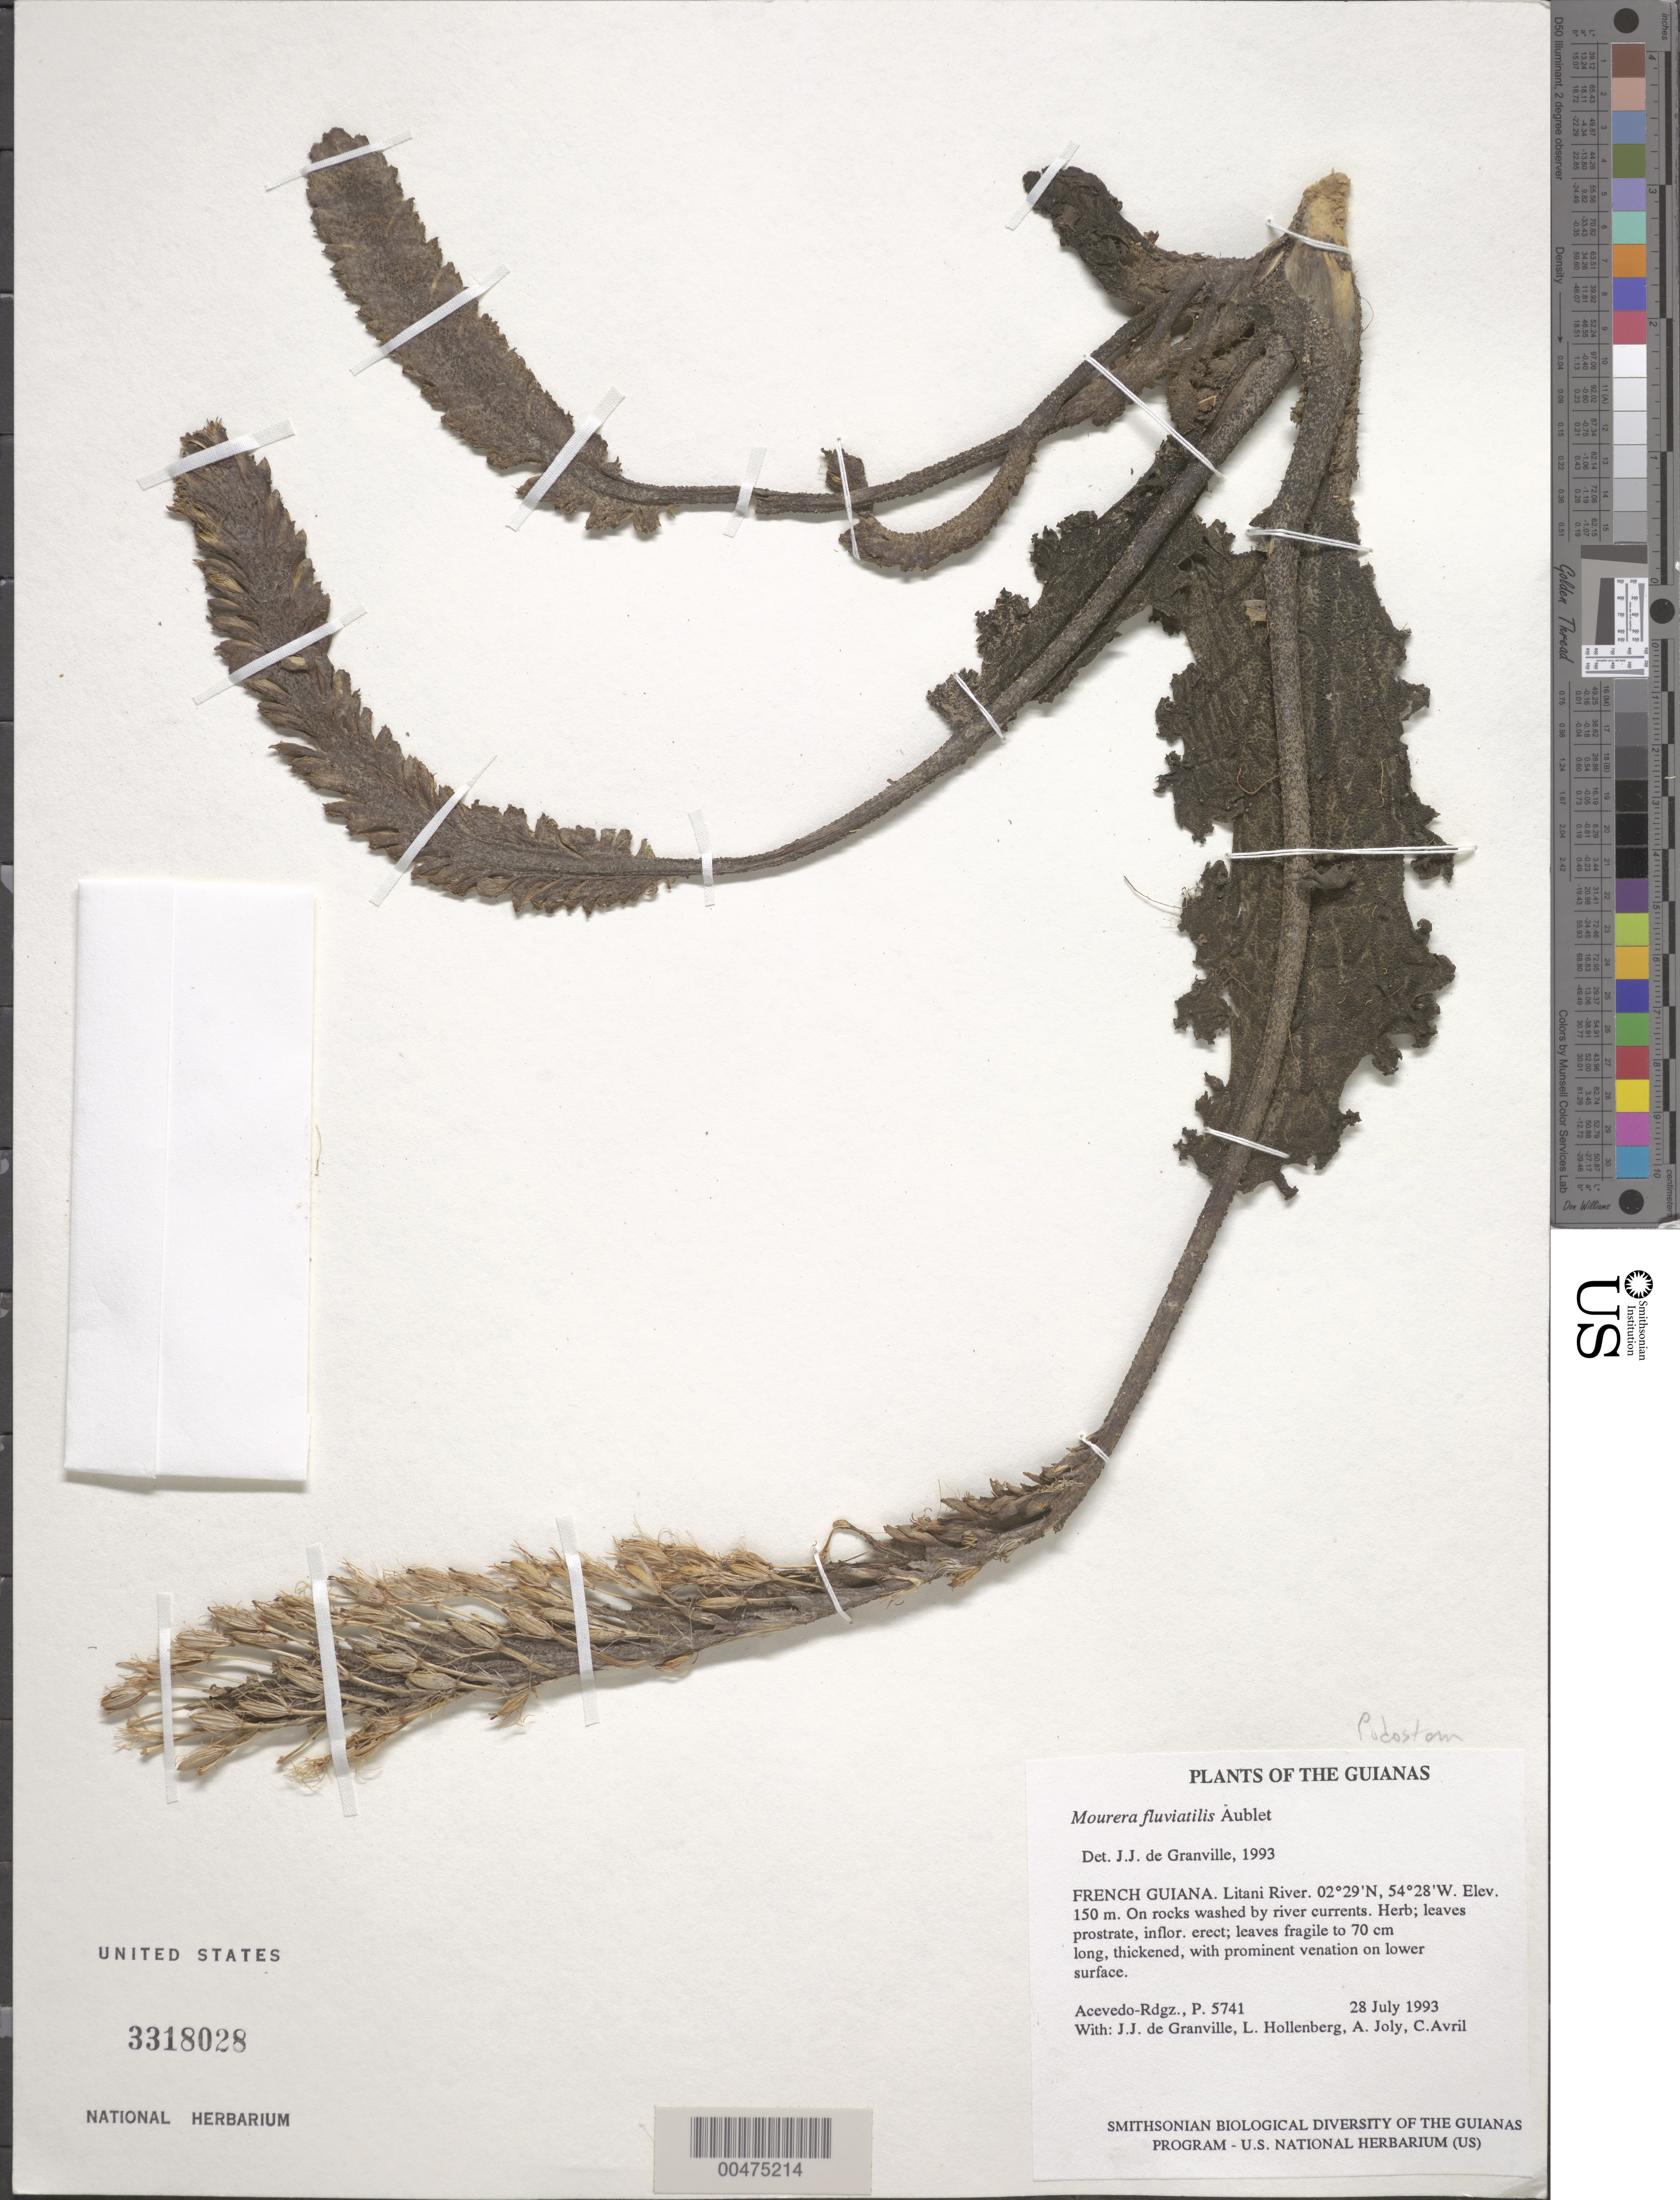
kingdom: Plantae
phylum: Tracheophyta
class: Magnoliopsida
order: Malpighiales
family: Podostemaceae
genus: Mourera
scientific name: Mourera fluviatilis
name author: Aubl.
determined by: Granville, J. J. de, (CAY), Institut de Recherche pour le Developpement (IRD) (FRENCH GUIANA)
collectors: P. Acevedo-Rodr., J.-J. de Granville, L. Hollenberg, A. Joly & C. Avril de Maria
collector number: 5741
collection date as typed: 28 Jul 1993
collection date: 1993-07-28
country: French Guiana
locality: Litani River.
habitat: On rocks washed by river currents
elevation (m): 150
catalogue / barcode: US 3318028